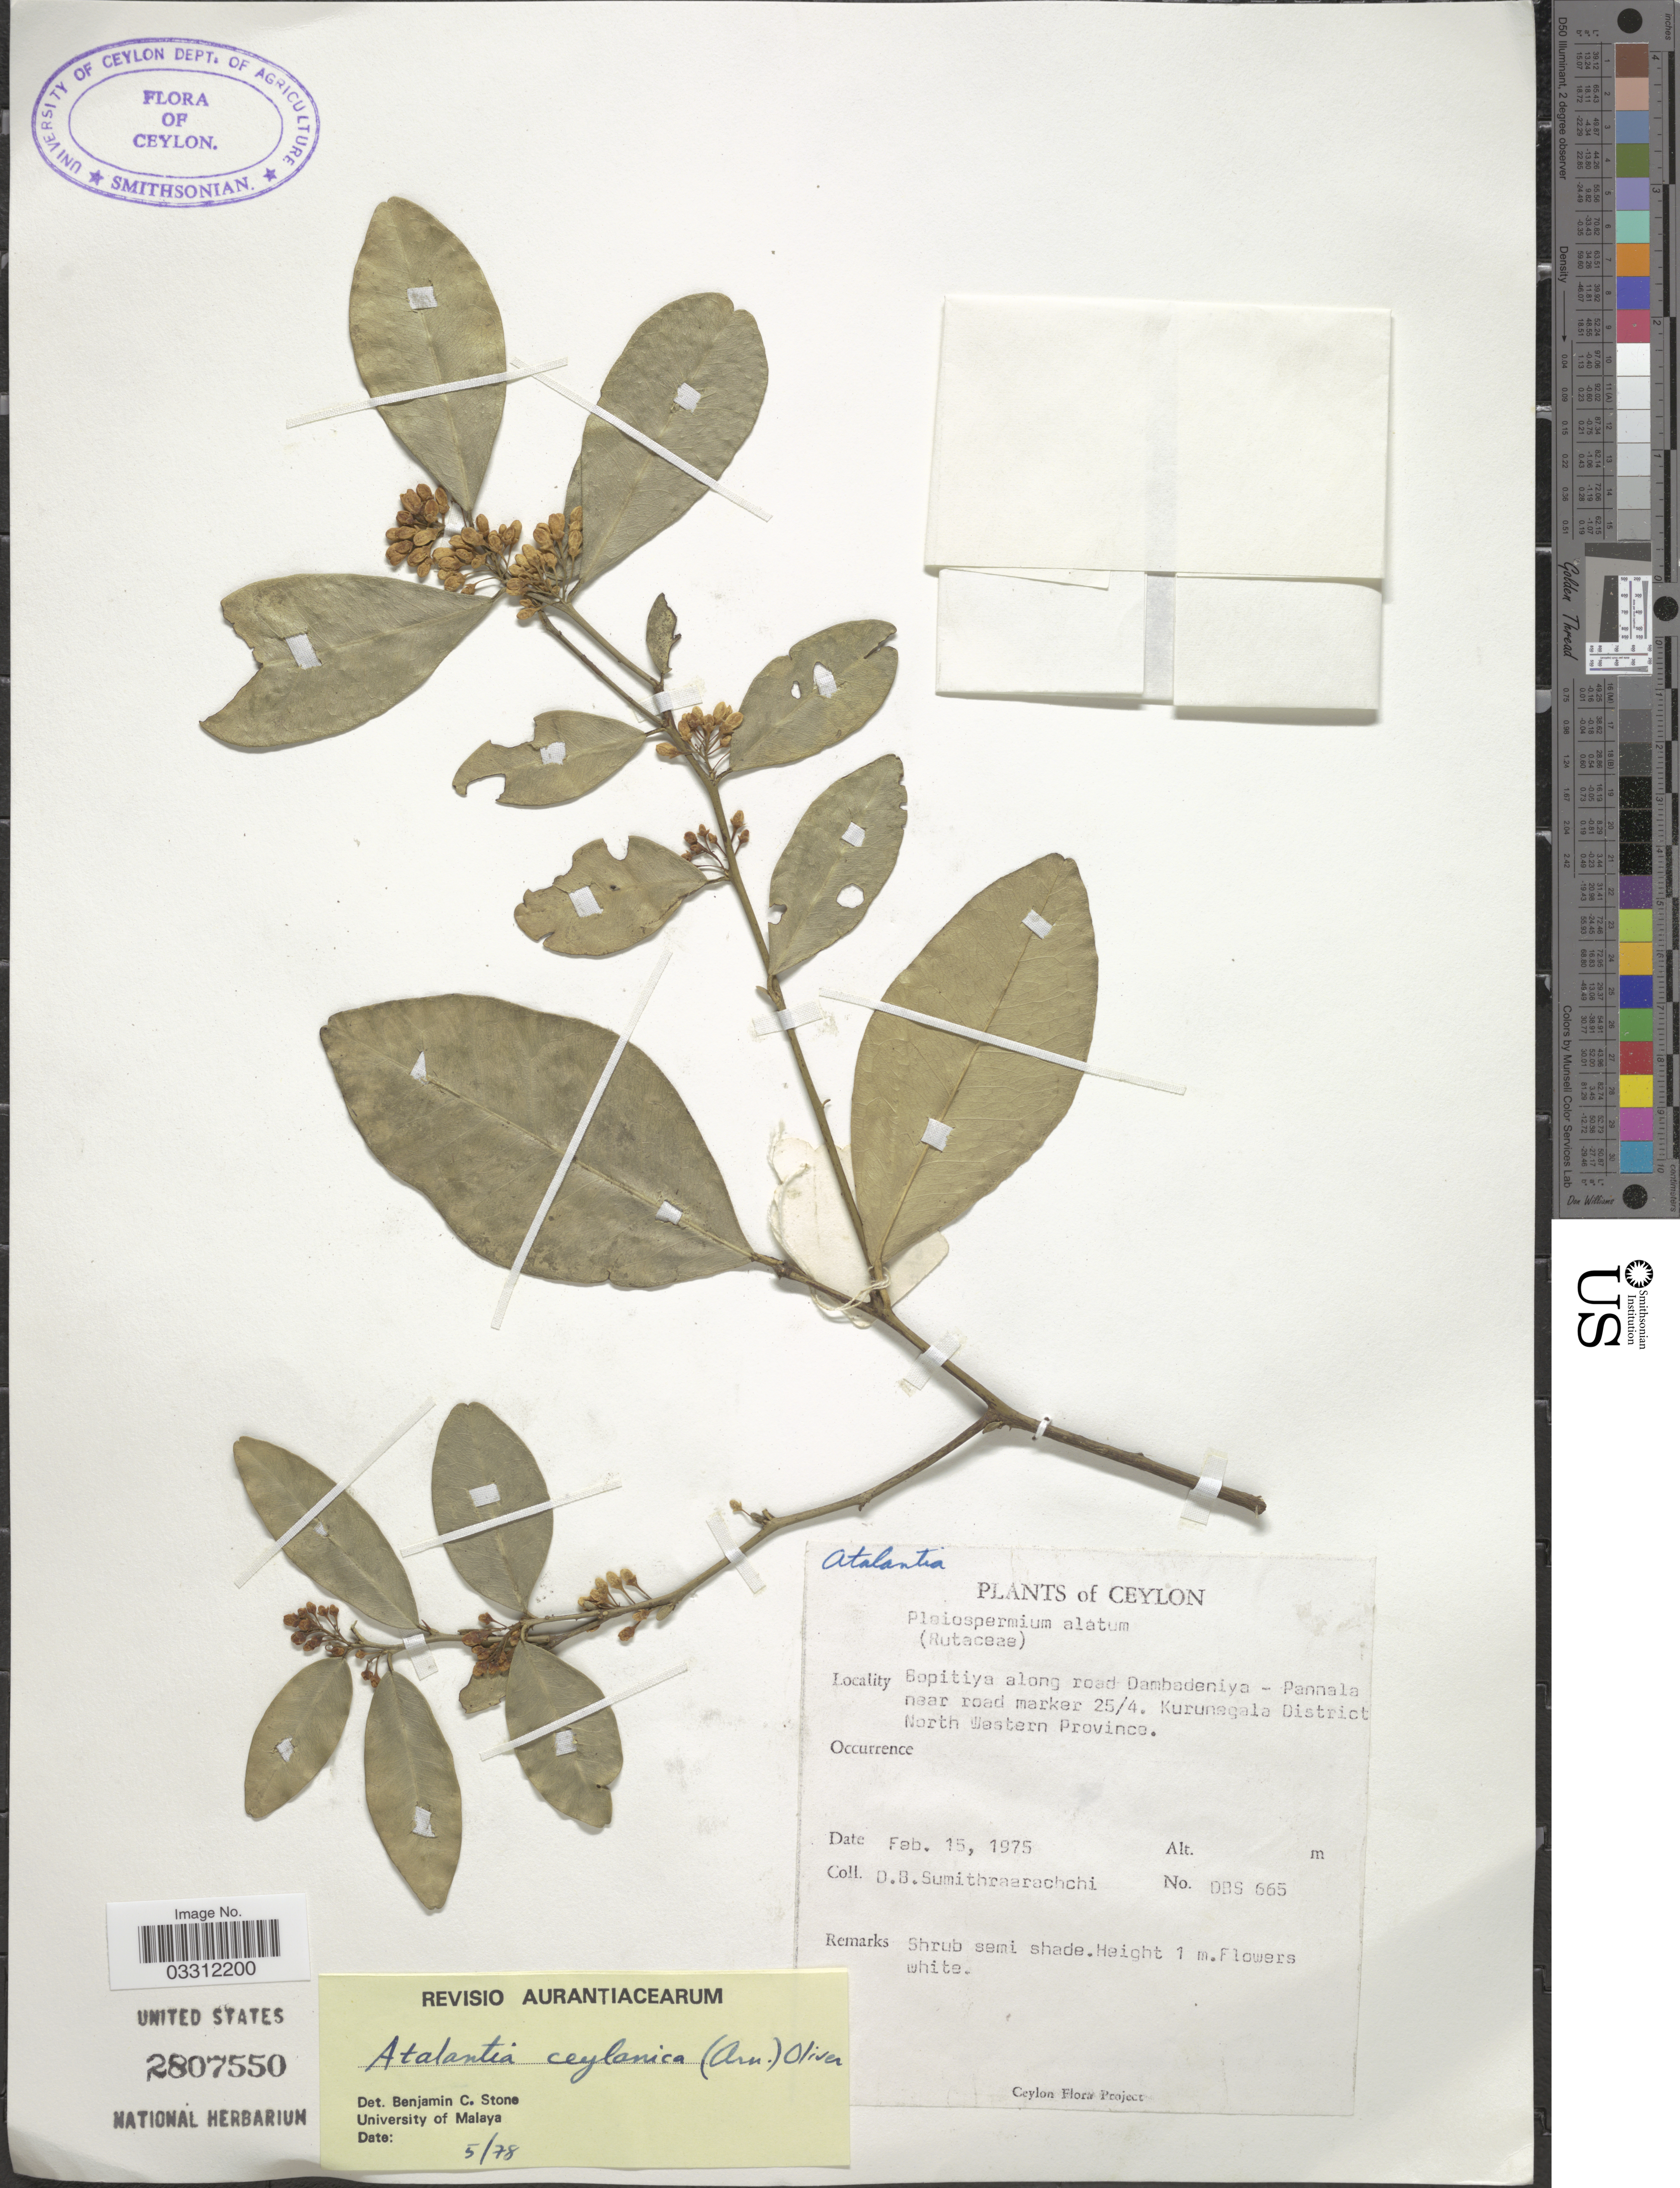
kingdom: Plantae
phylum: Tracheophyta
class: Magnoliopsida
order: Sapindales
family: Rutaceae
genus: Atalantia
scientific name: Atalantia ceylanica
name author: (Arn.) Oliv.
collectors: D. B. Sumithraarachchi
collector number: DBS665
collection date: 1975-02-15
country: Sri Lanka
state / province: North Western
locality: Ceylon, Bopitiya along road Dambadeniya - Pannala near road marker 25/4. Kurunegala District.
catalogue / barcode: US 2807550